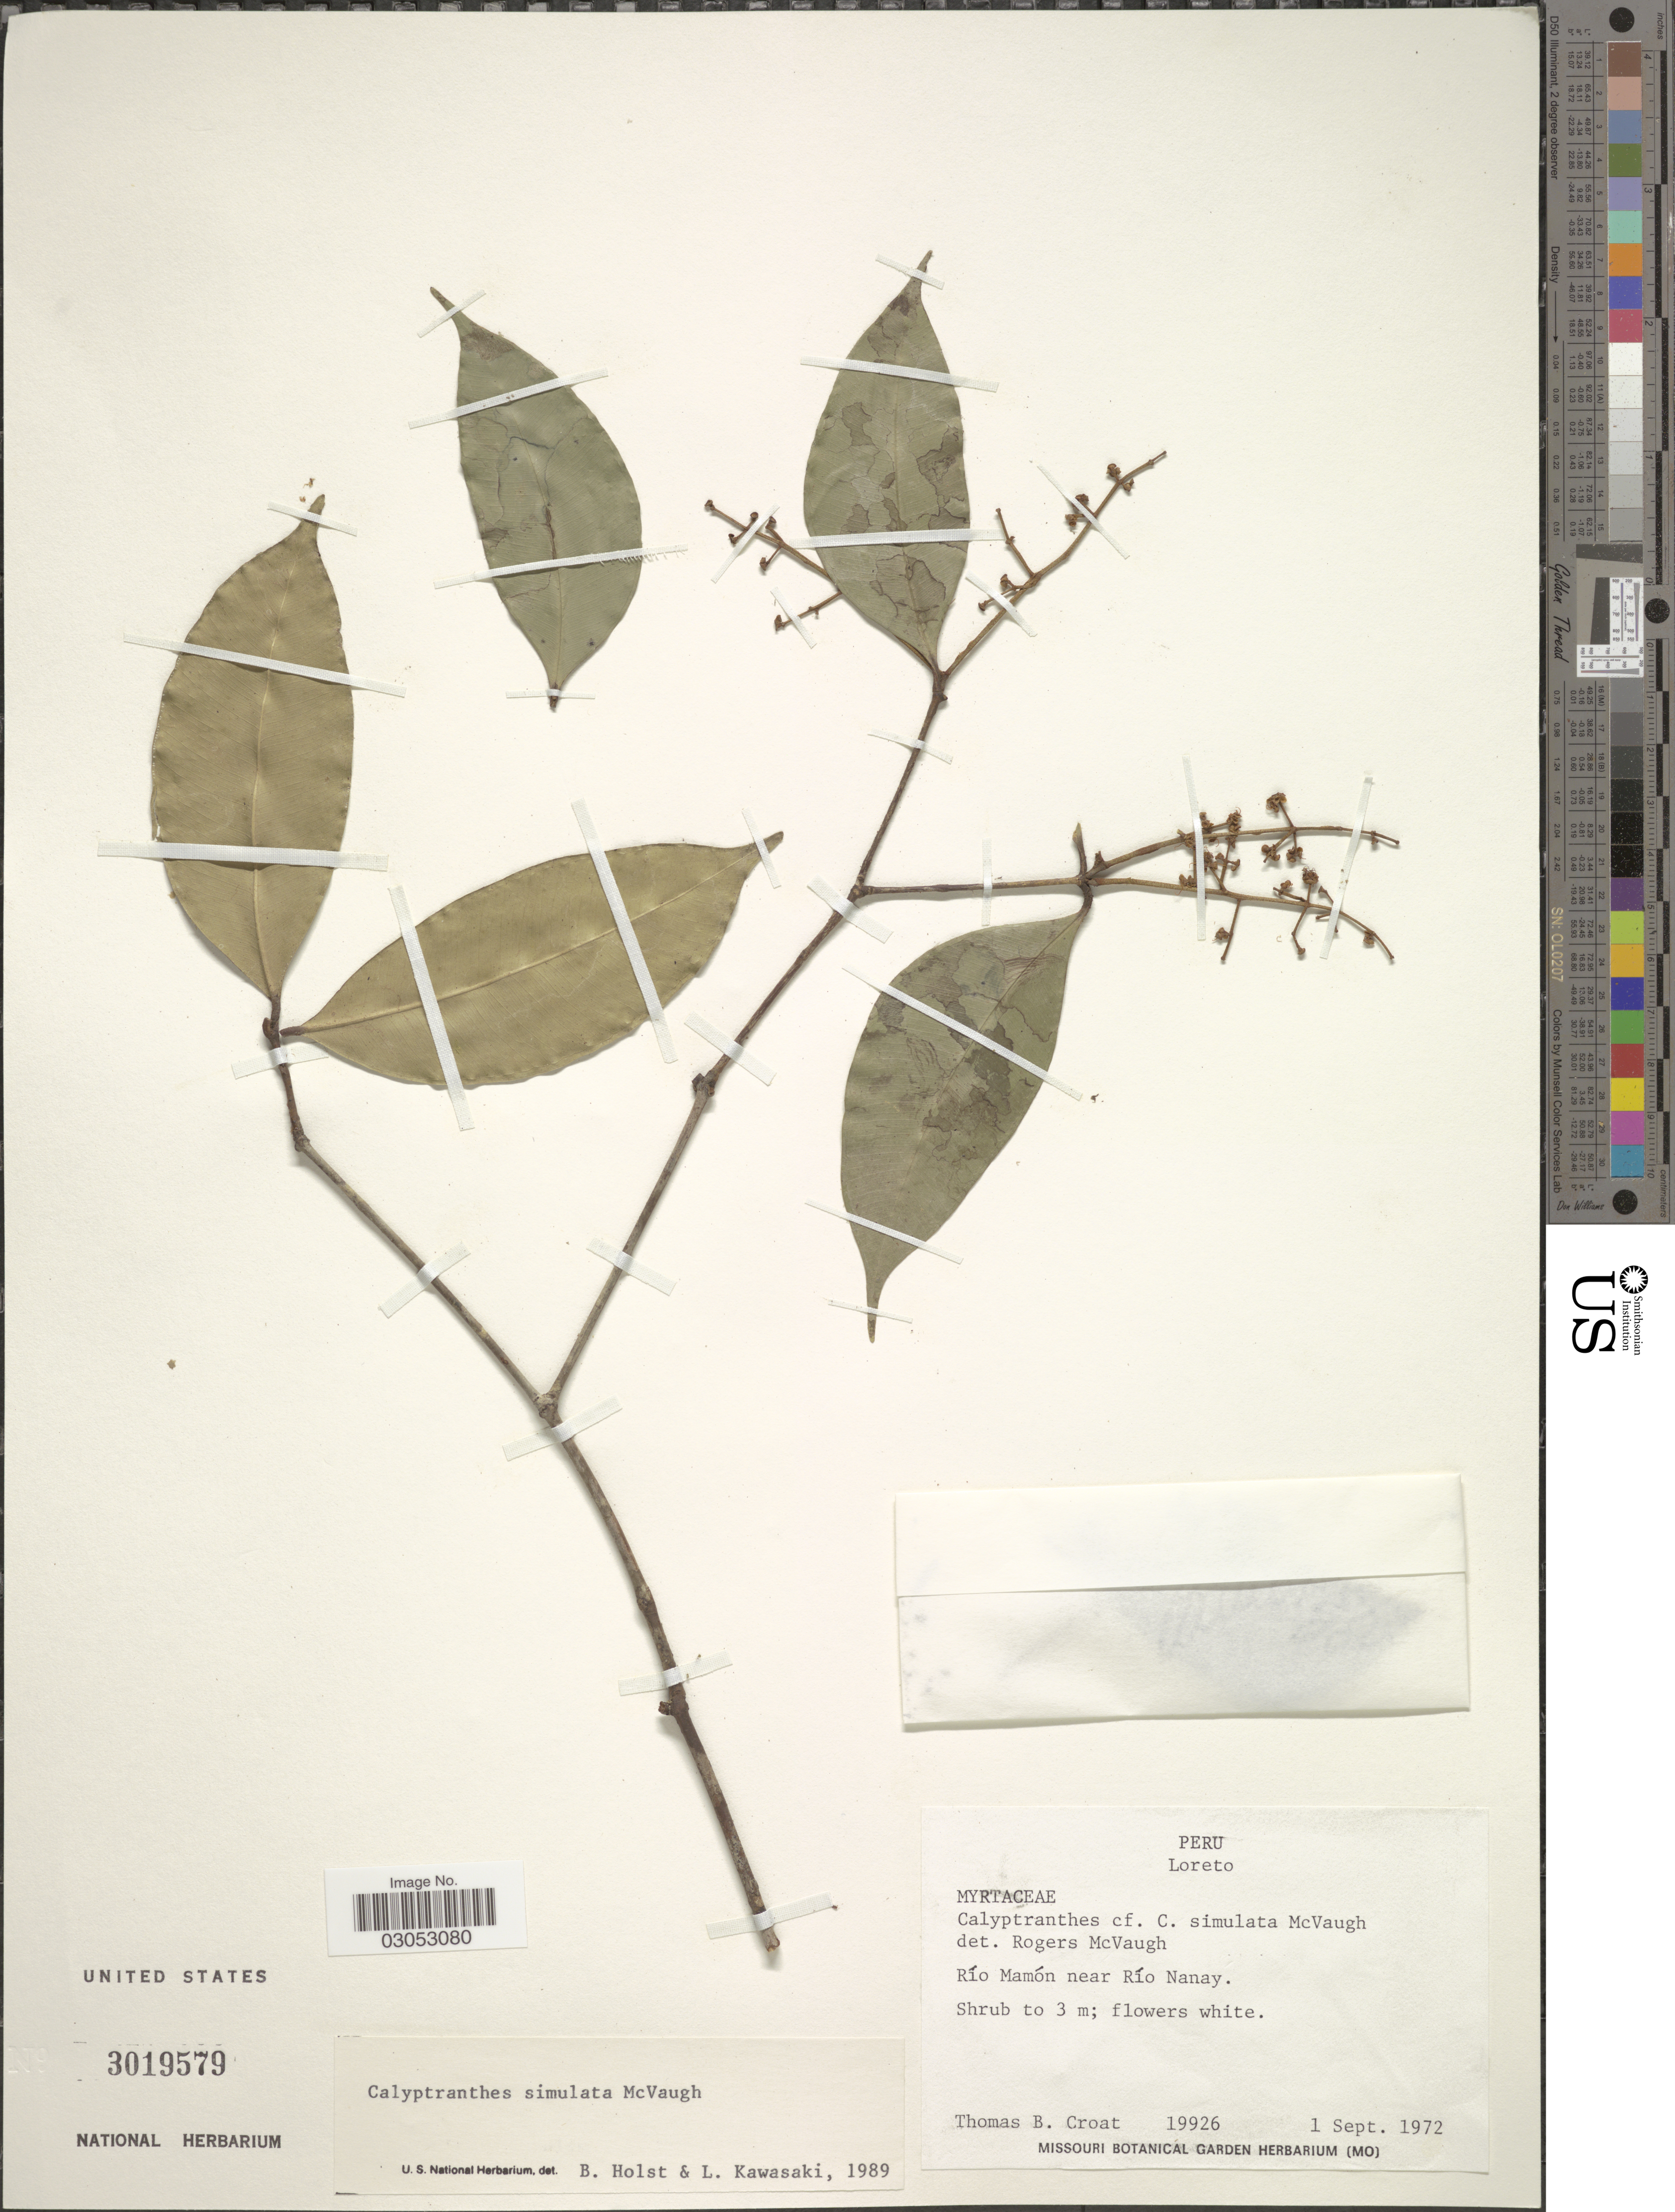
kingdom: Plantae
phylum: Tracheophyta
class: Magnoliopsida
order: Myrtales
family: Myrtaceae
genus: Myrcia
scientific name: Myrcia simulata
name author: (McVaugh) A.R. Lourenço & Parra-Os.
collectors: T. B. Croat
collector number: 19926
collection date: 1972-09-01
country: Peru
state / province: Loreto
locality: Río Mamón near Río Nanay.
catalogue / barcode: US 3019579